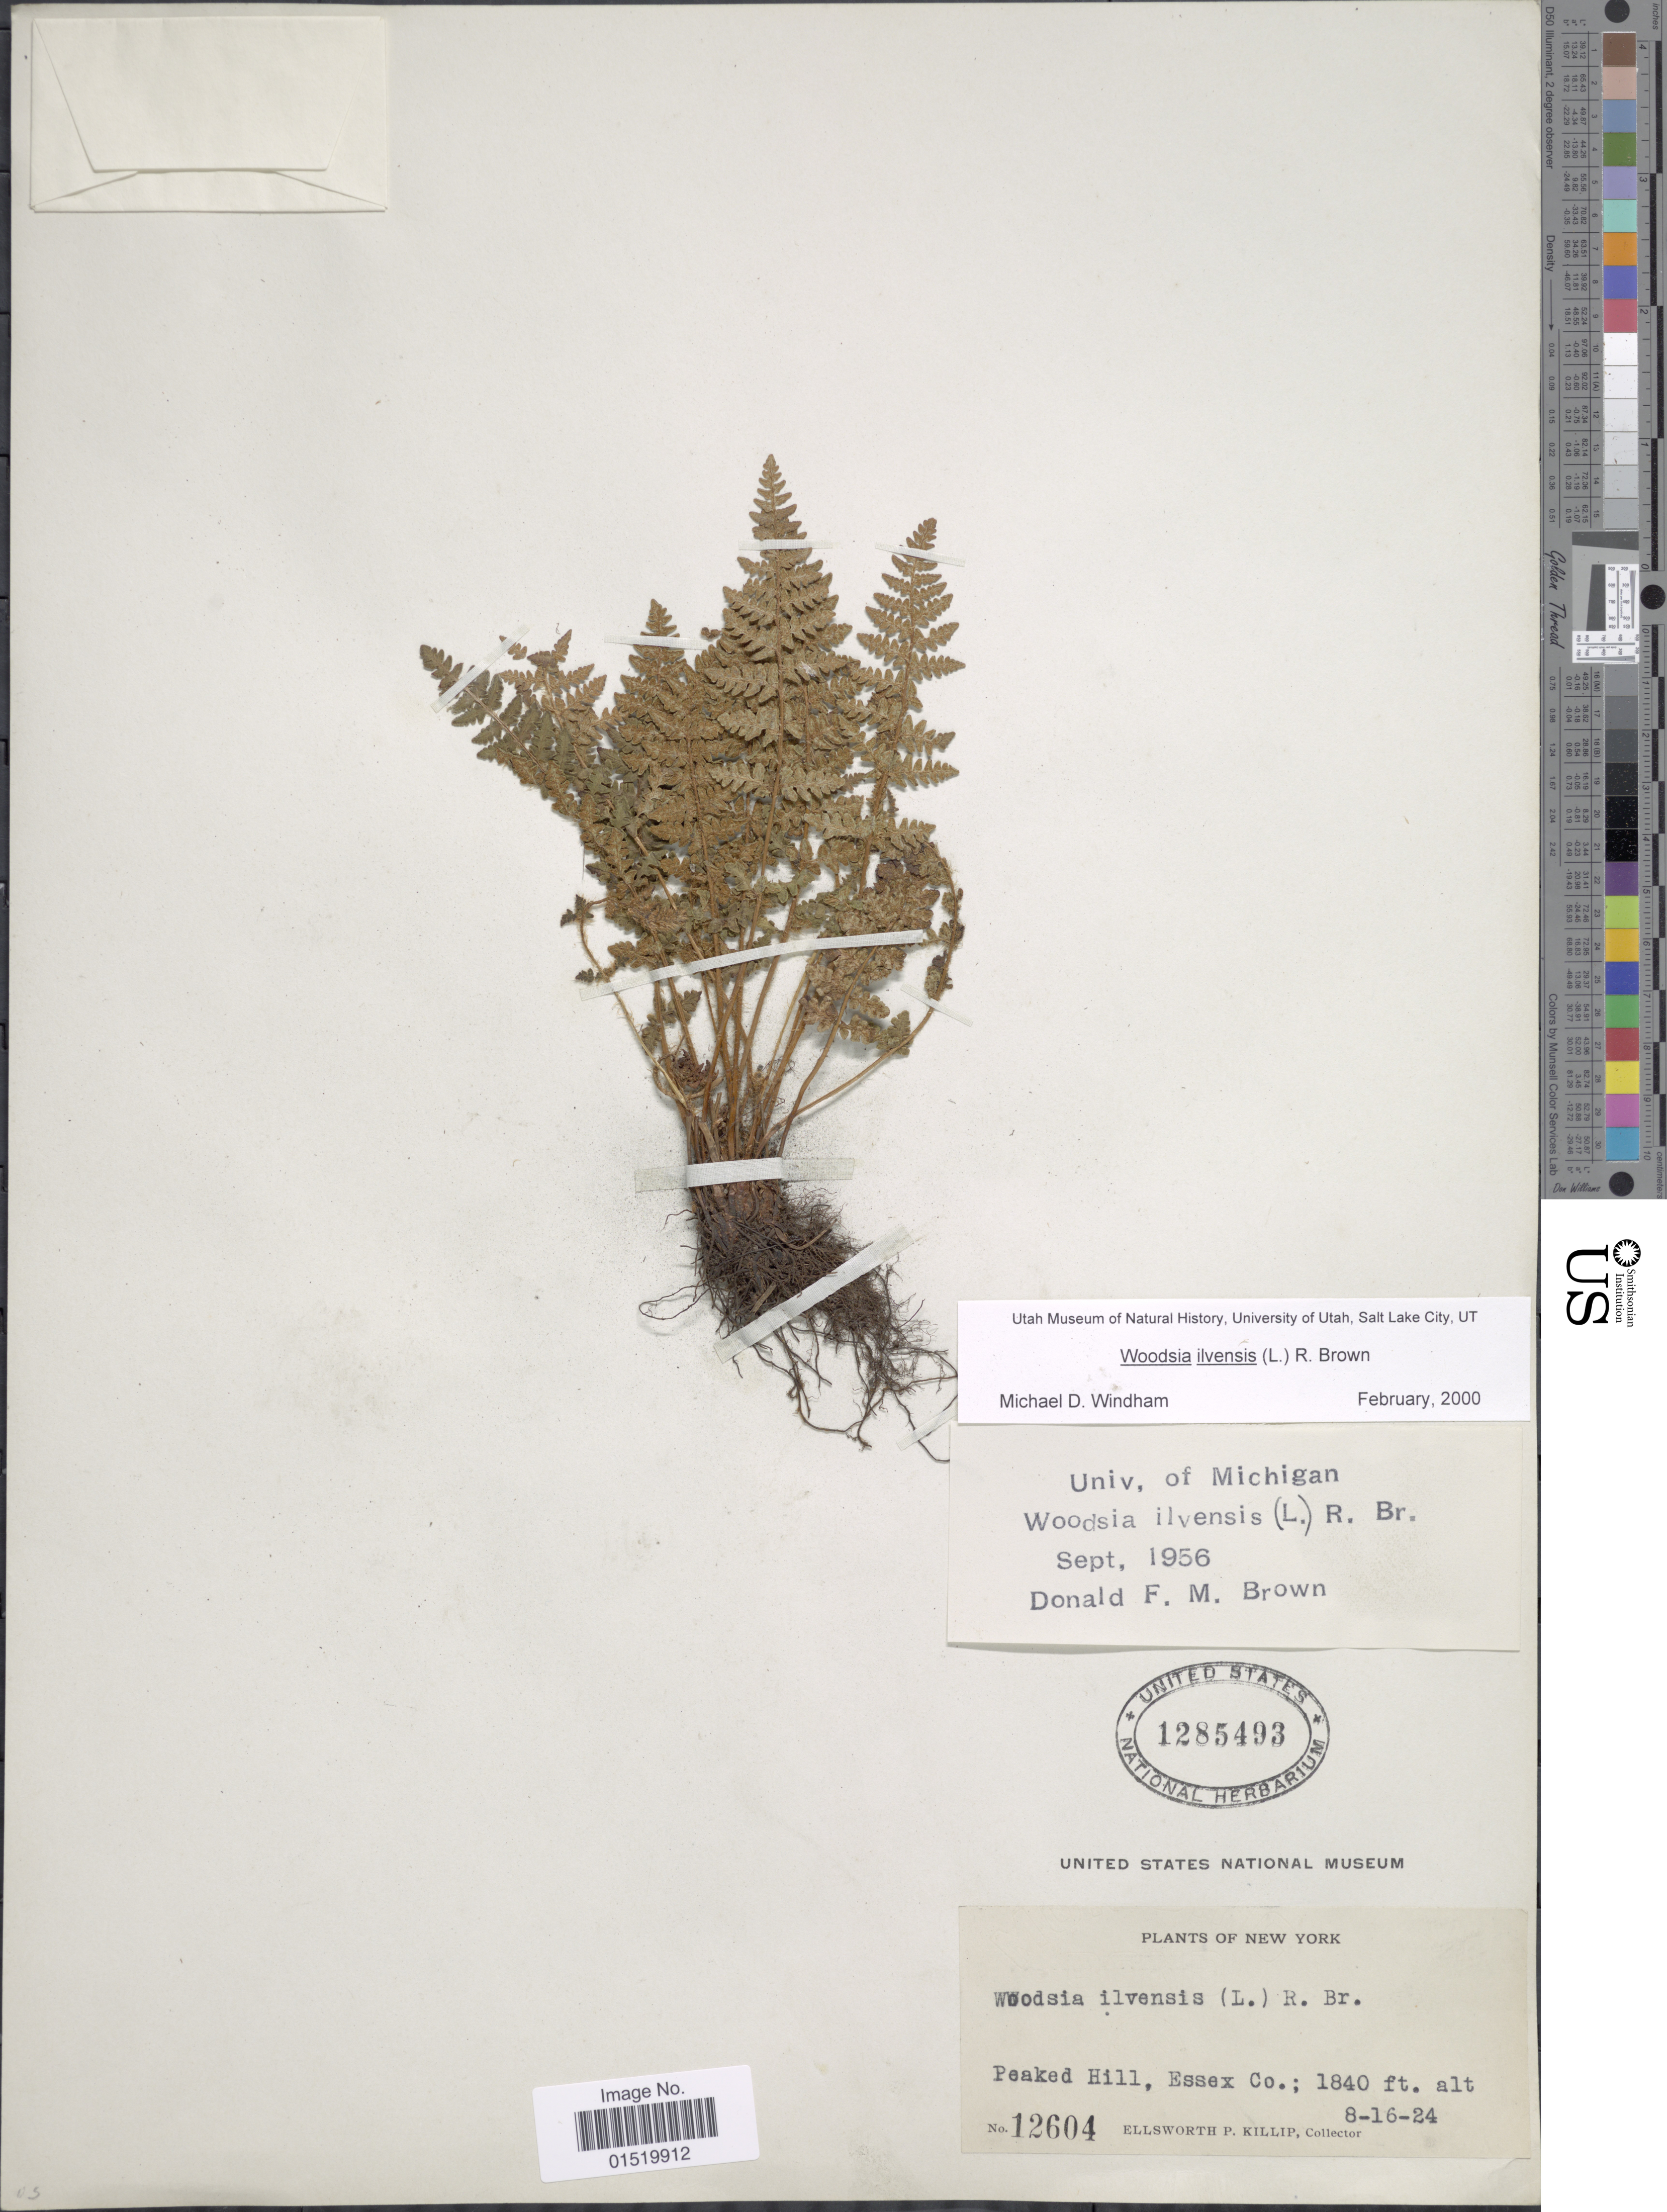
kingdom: Plantae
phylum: Tracheophyta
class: Polypodiopsida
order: Polypodiales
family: Woodsiaceae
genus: Woodsia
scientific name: Woodsia ilvensis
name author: (L.) R. Br.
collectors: E. P. Killip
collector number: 12604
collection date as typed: Transcribed d/m/y: 16/8/24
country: United States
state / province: New York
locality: Peaked Hill, Essex Co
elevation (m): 561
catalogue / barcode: US 1285493